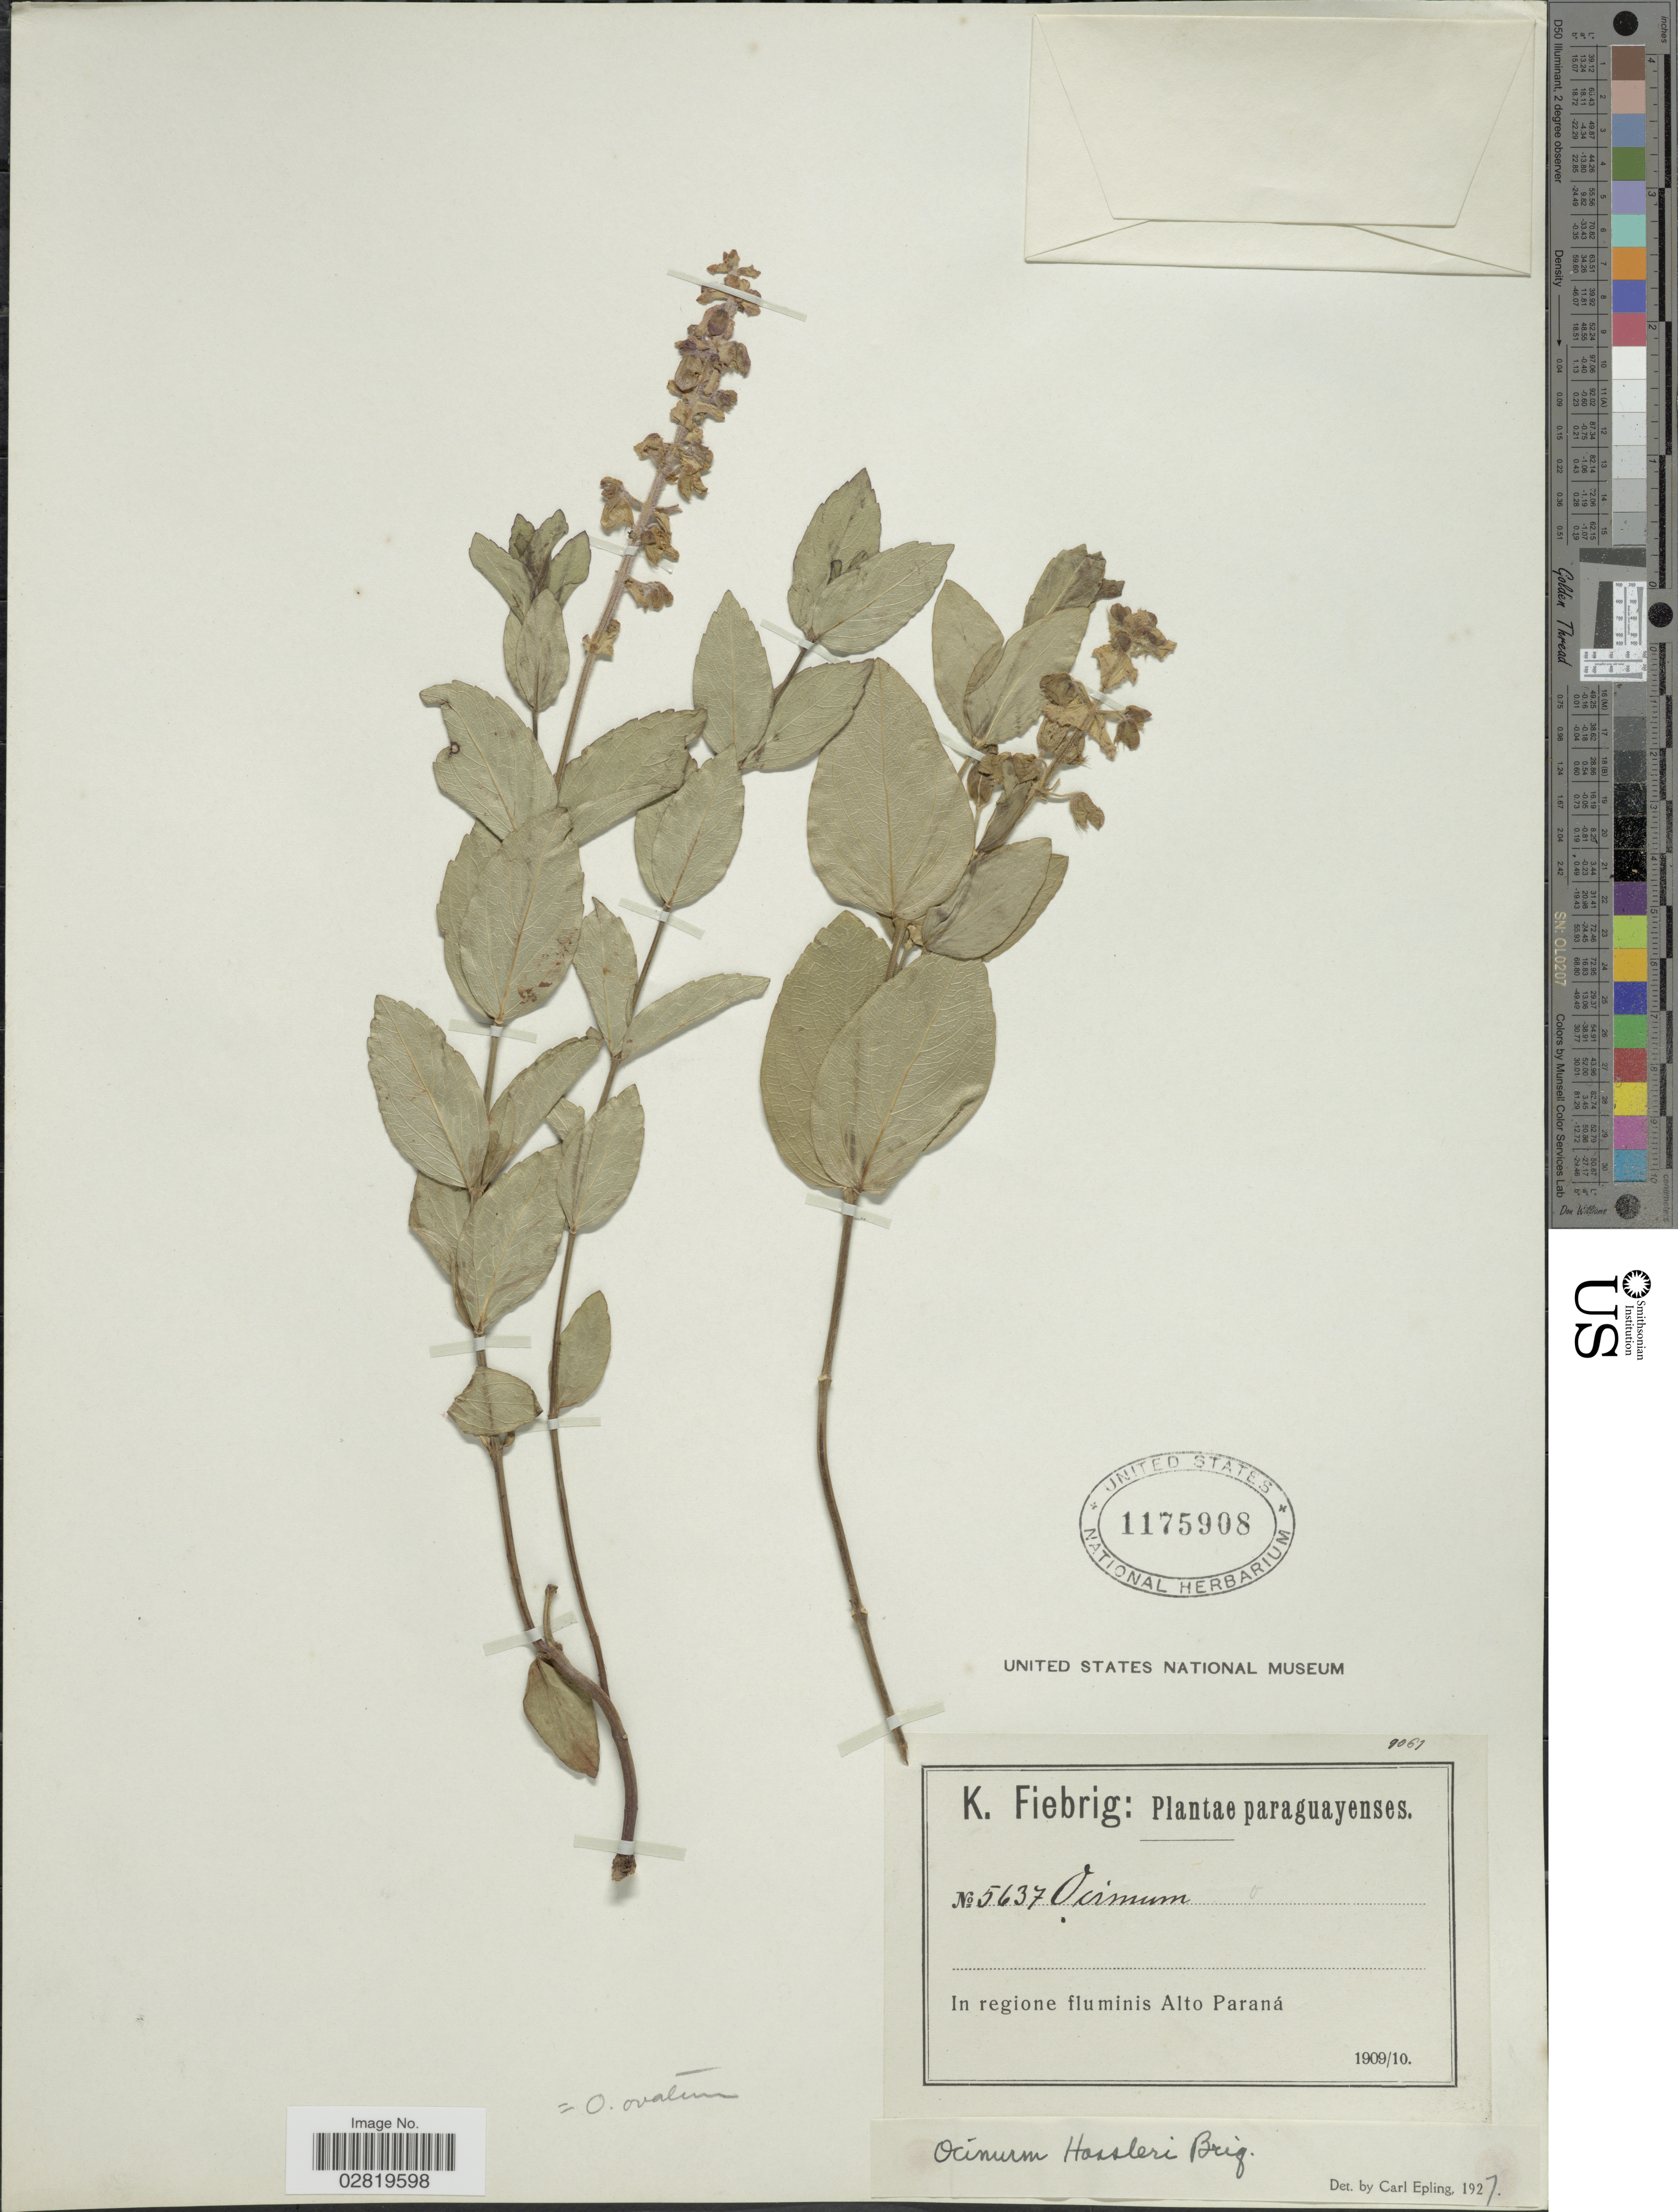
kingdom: Plantae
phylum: Tracheophyta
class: Magnoliopsida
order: Lamiales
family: Lamiaceae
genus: Ocimum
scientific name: Ocimum ovatum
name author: Benth.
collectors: K. Fiebrig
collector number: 5637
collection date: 1909/1910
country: Paraguay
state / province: Alto Parana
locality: Paraguayenses, In regione fluminis Alto Paraná.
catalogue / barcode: US 1175908